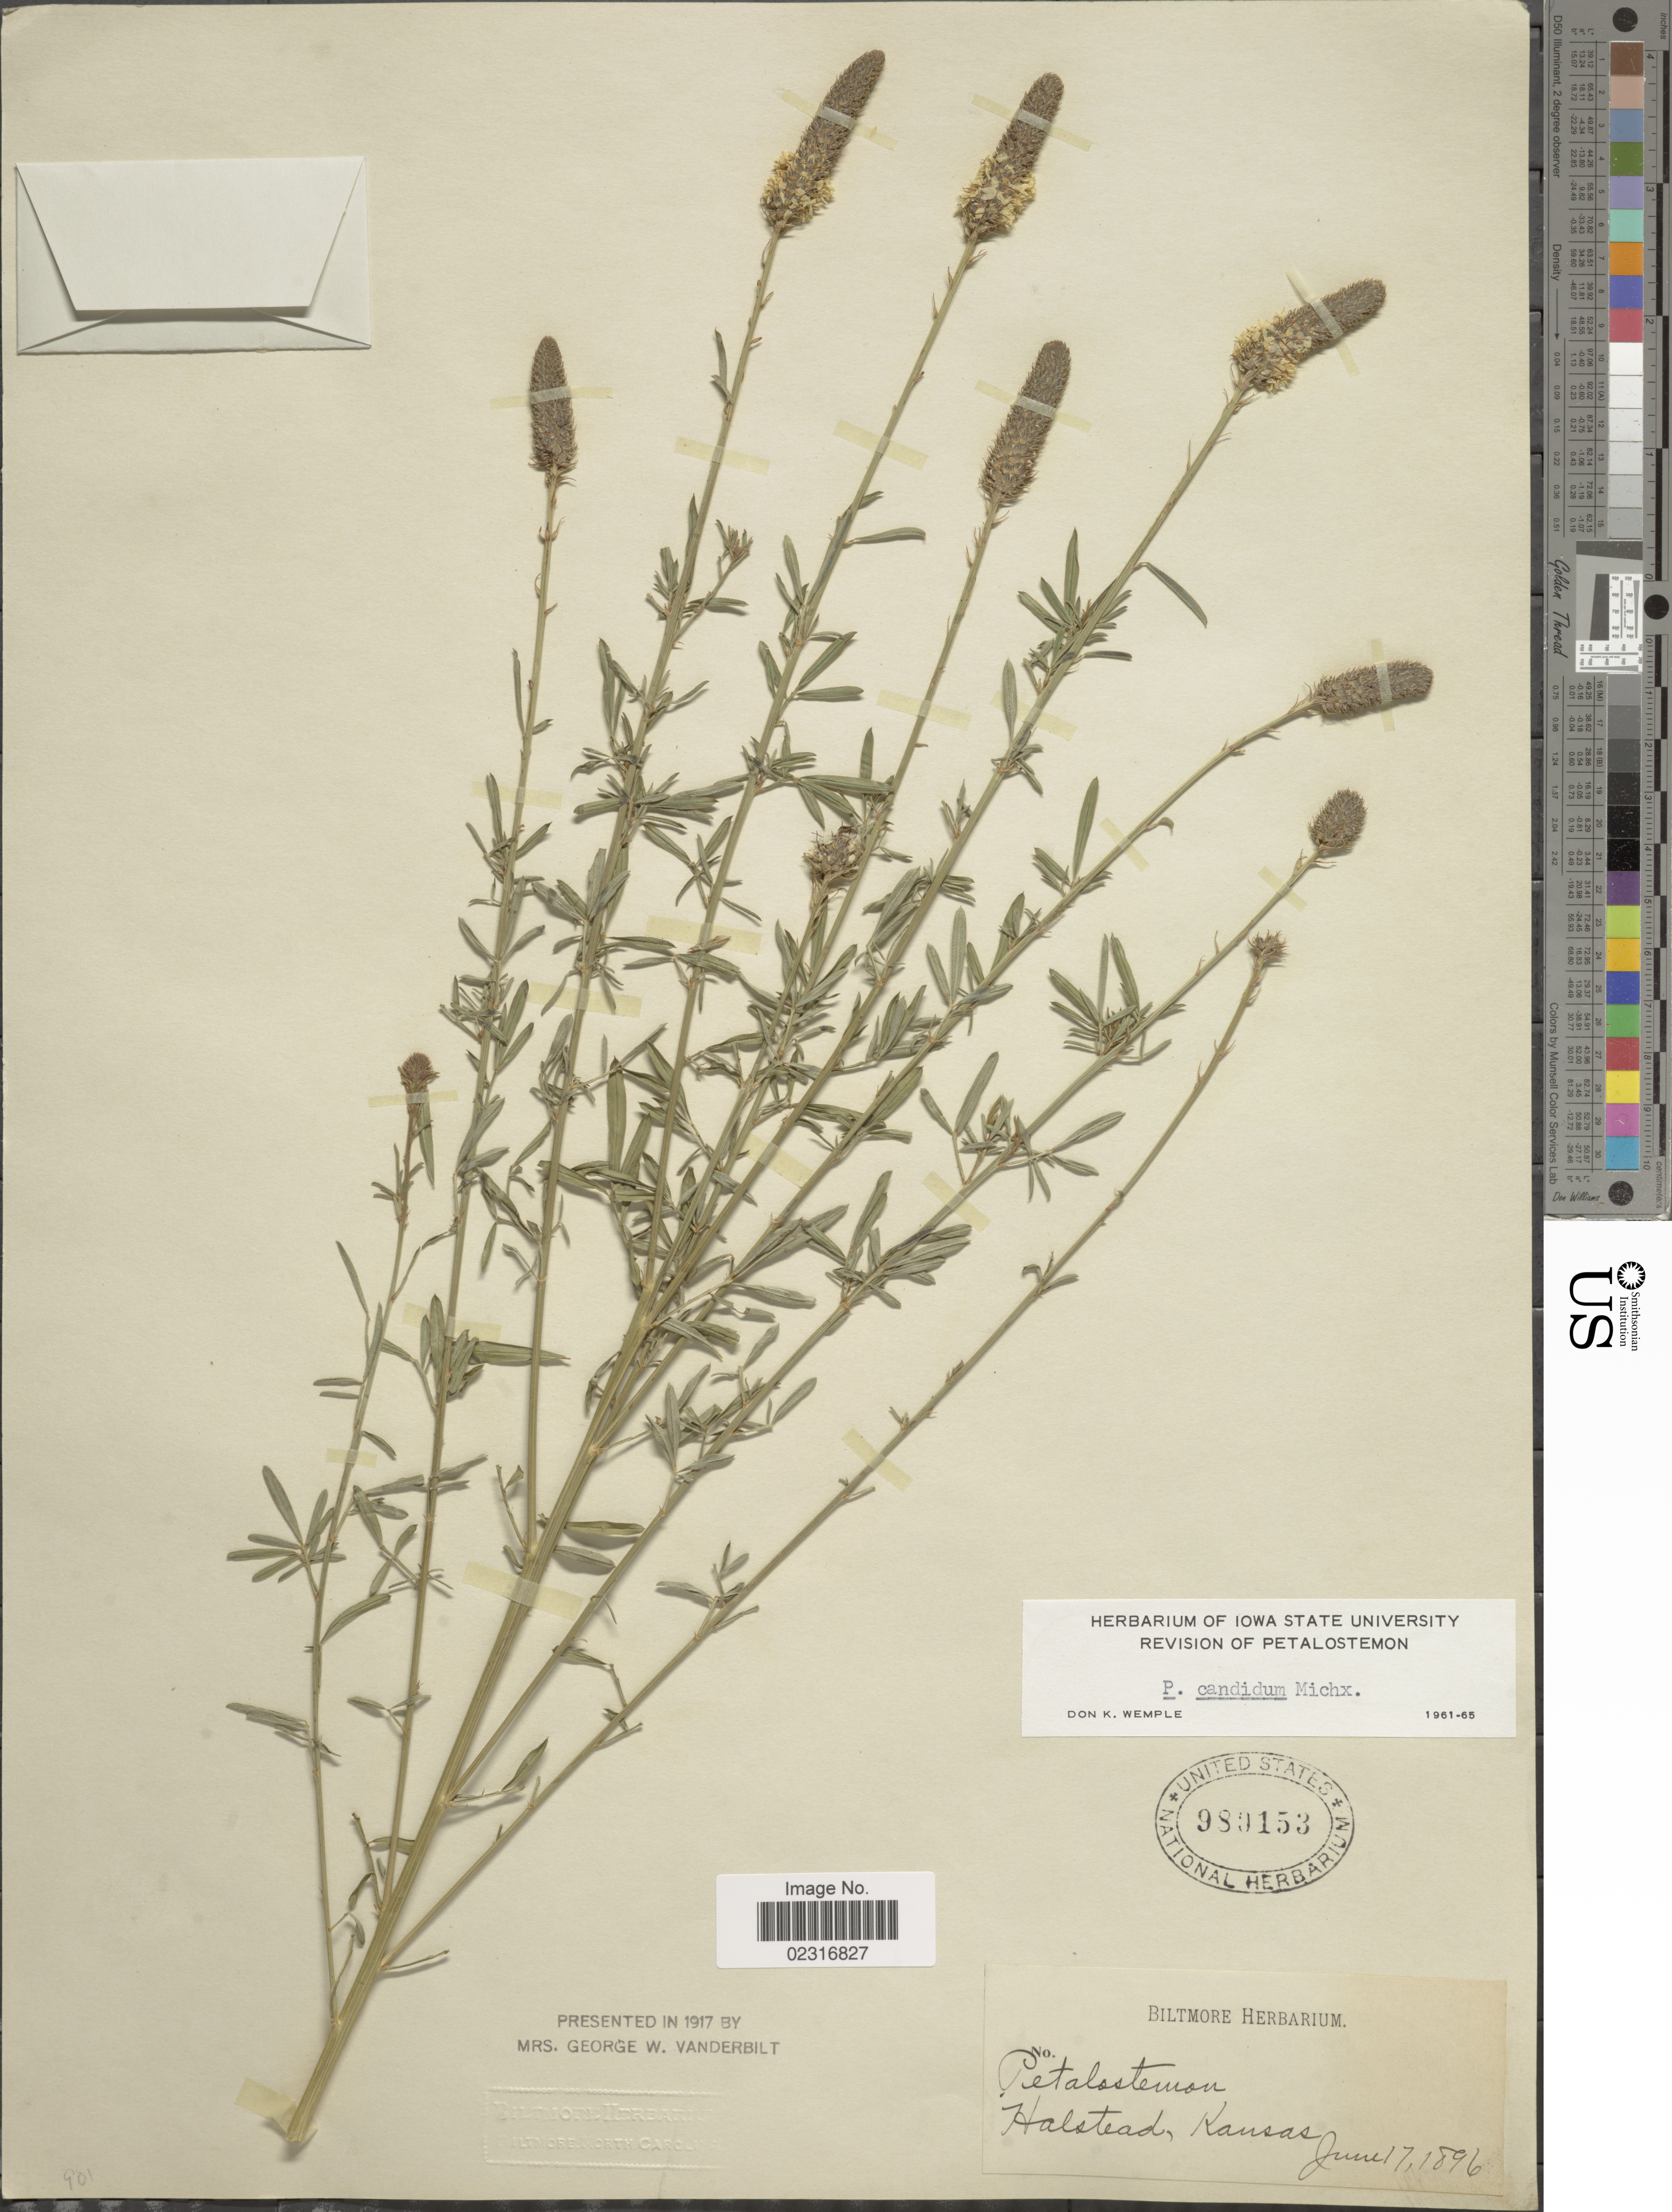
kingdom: Plantae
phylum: Tracheophyta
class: Magnoliopsida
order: Fabales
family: Fabaceae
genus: Dalea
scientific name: Dalea candida var. candida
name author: Michx. ex Willd.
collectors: ex herb. Biltmore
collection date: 1896-06-17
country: United States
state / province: Kansas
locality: Halstead.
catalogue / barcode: US 980153